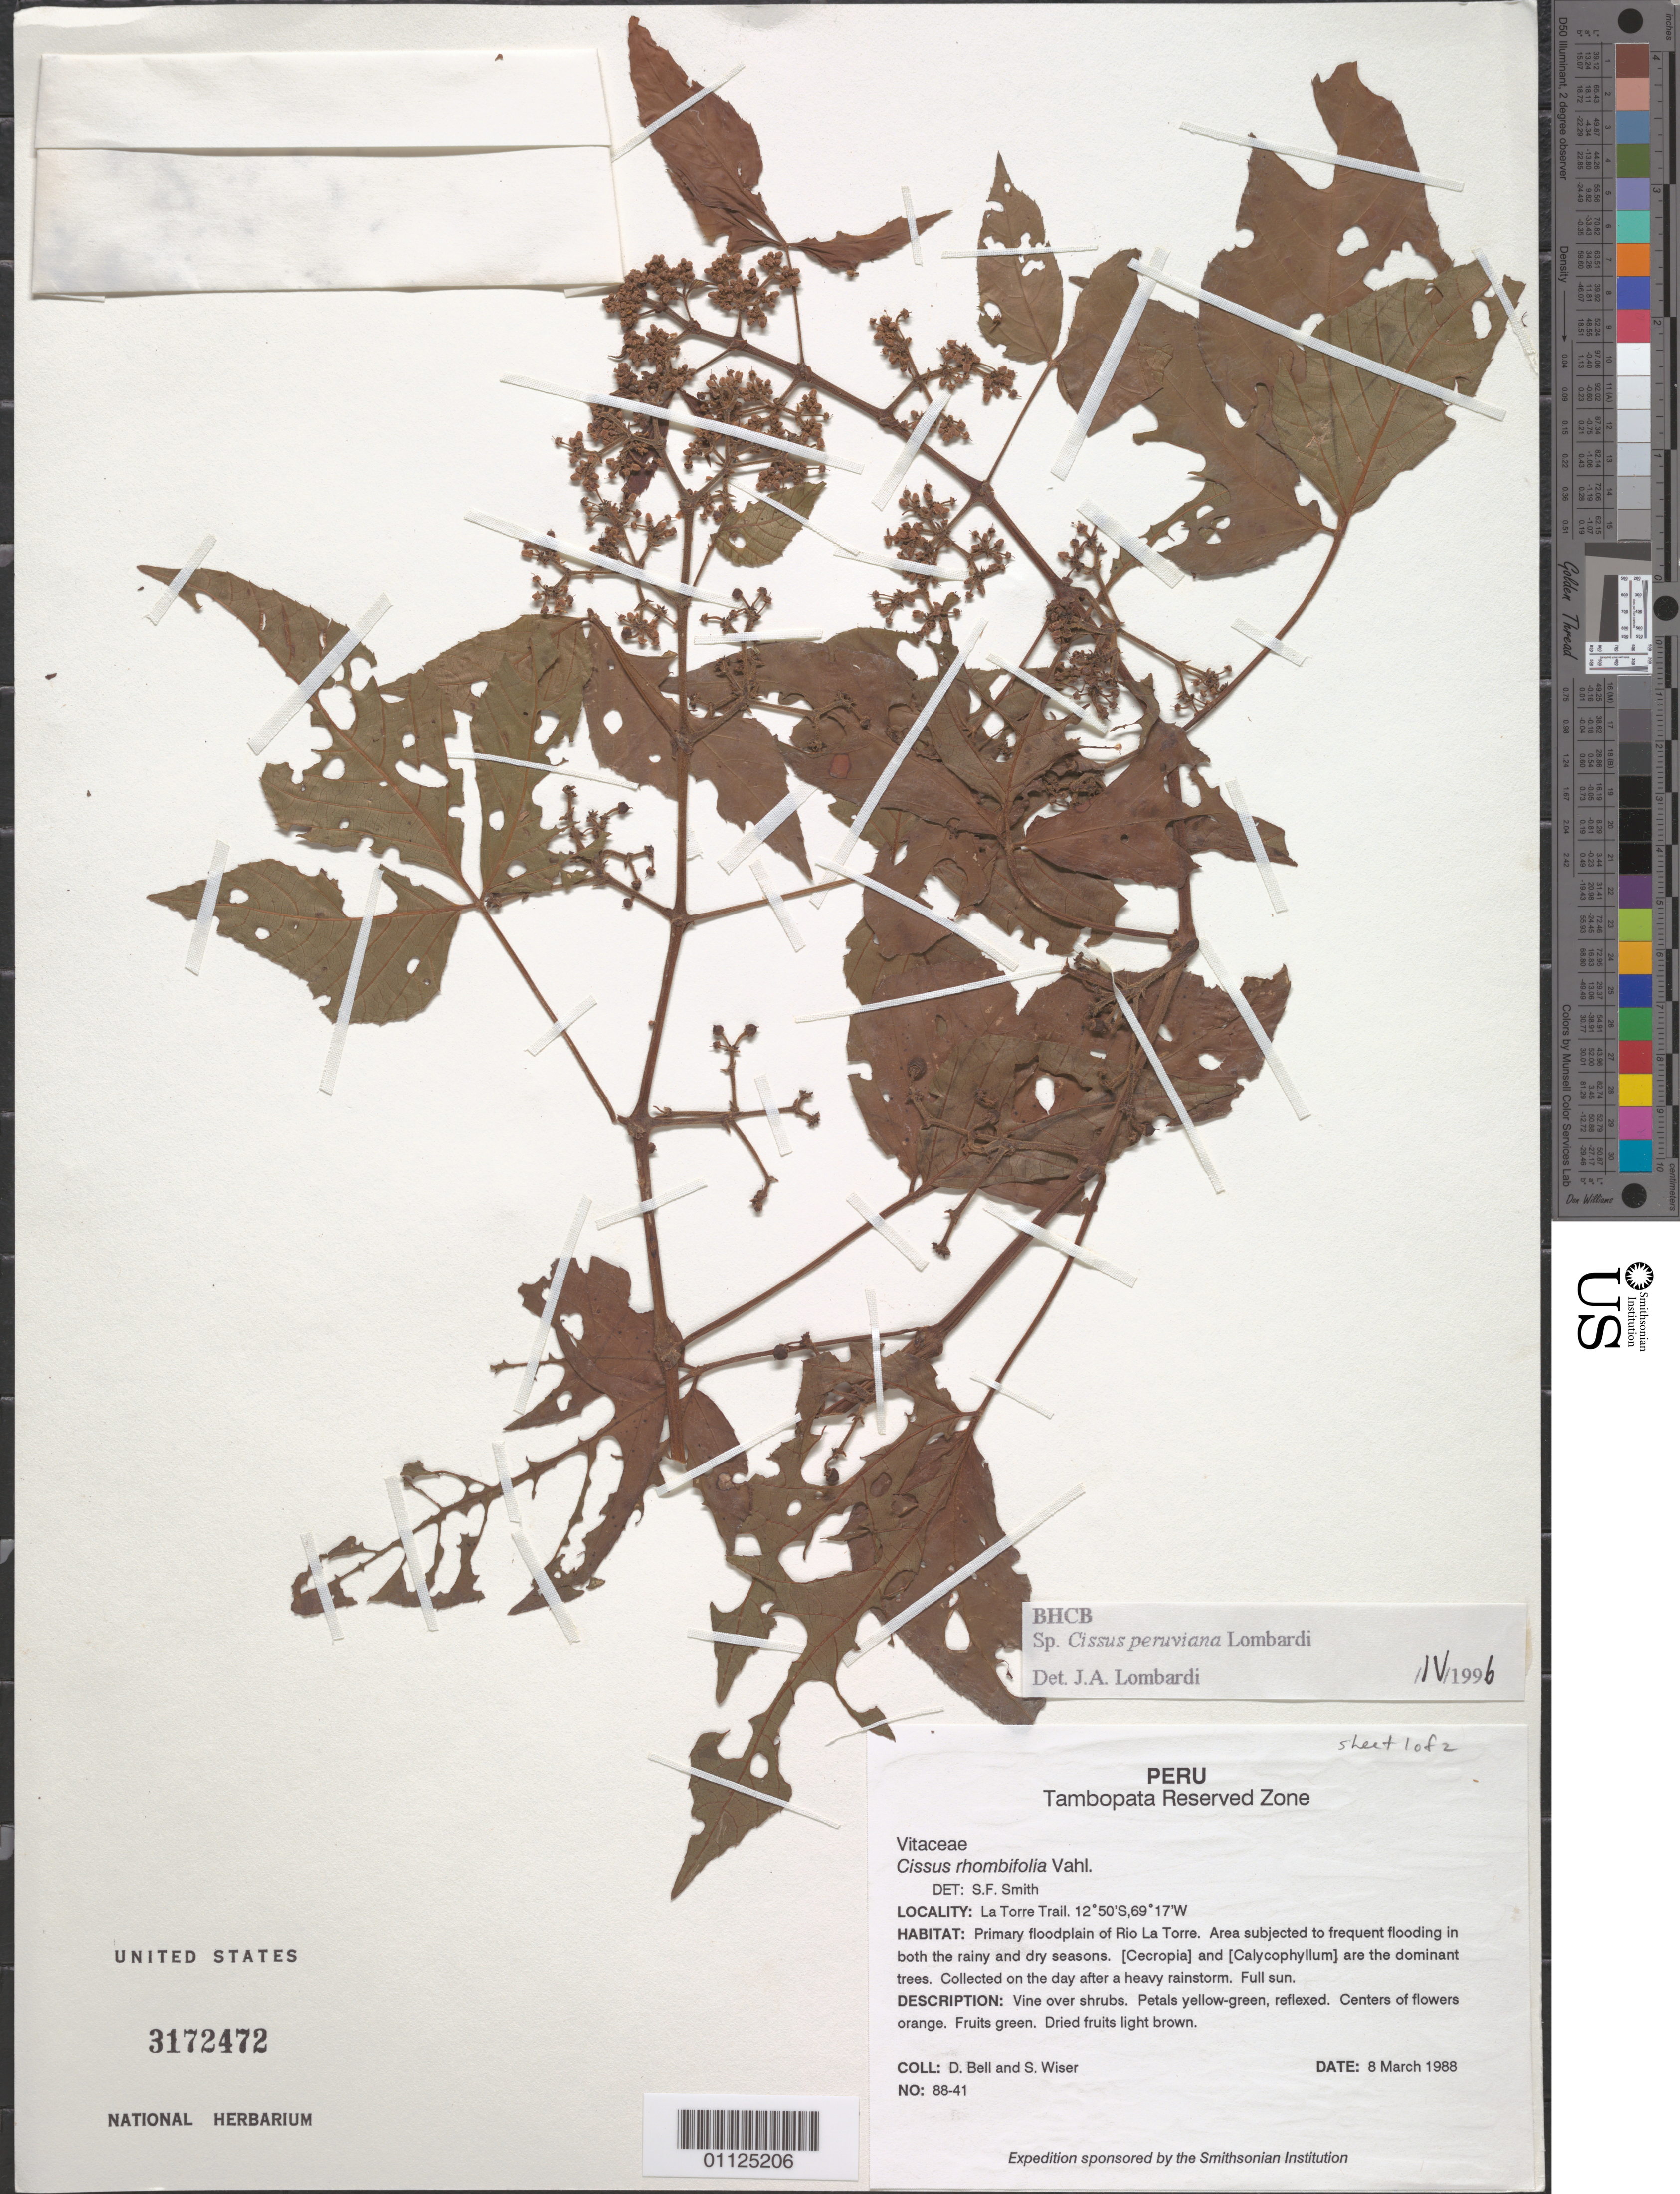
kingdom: Plantae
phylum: Tracheophyta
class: Magnoliopsida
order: Vitales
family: Vitaceae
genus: Cissus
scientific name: Cissus peruviana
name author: Lombardi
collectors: D. A. Bell & S. Wiser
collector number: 88 - 71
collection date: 1988-03-08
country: Peru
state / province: Madre de Dios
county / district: Tambopata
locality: La Torre Trail.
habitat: Vine over shrubs.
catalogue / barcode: US 3172472